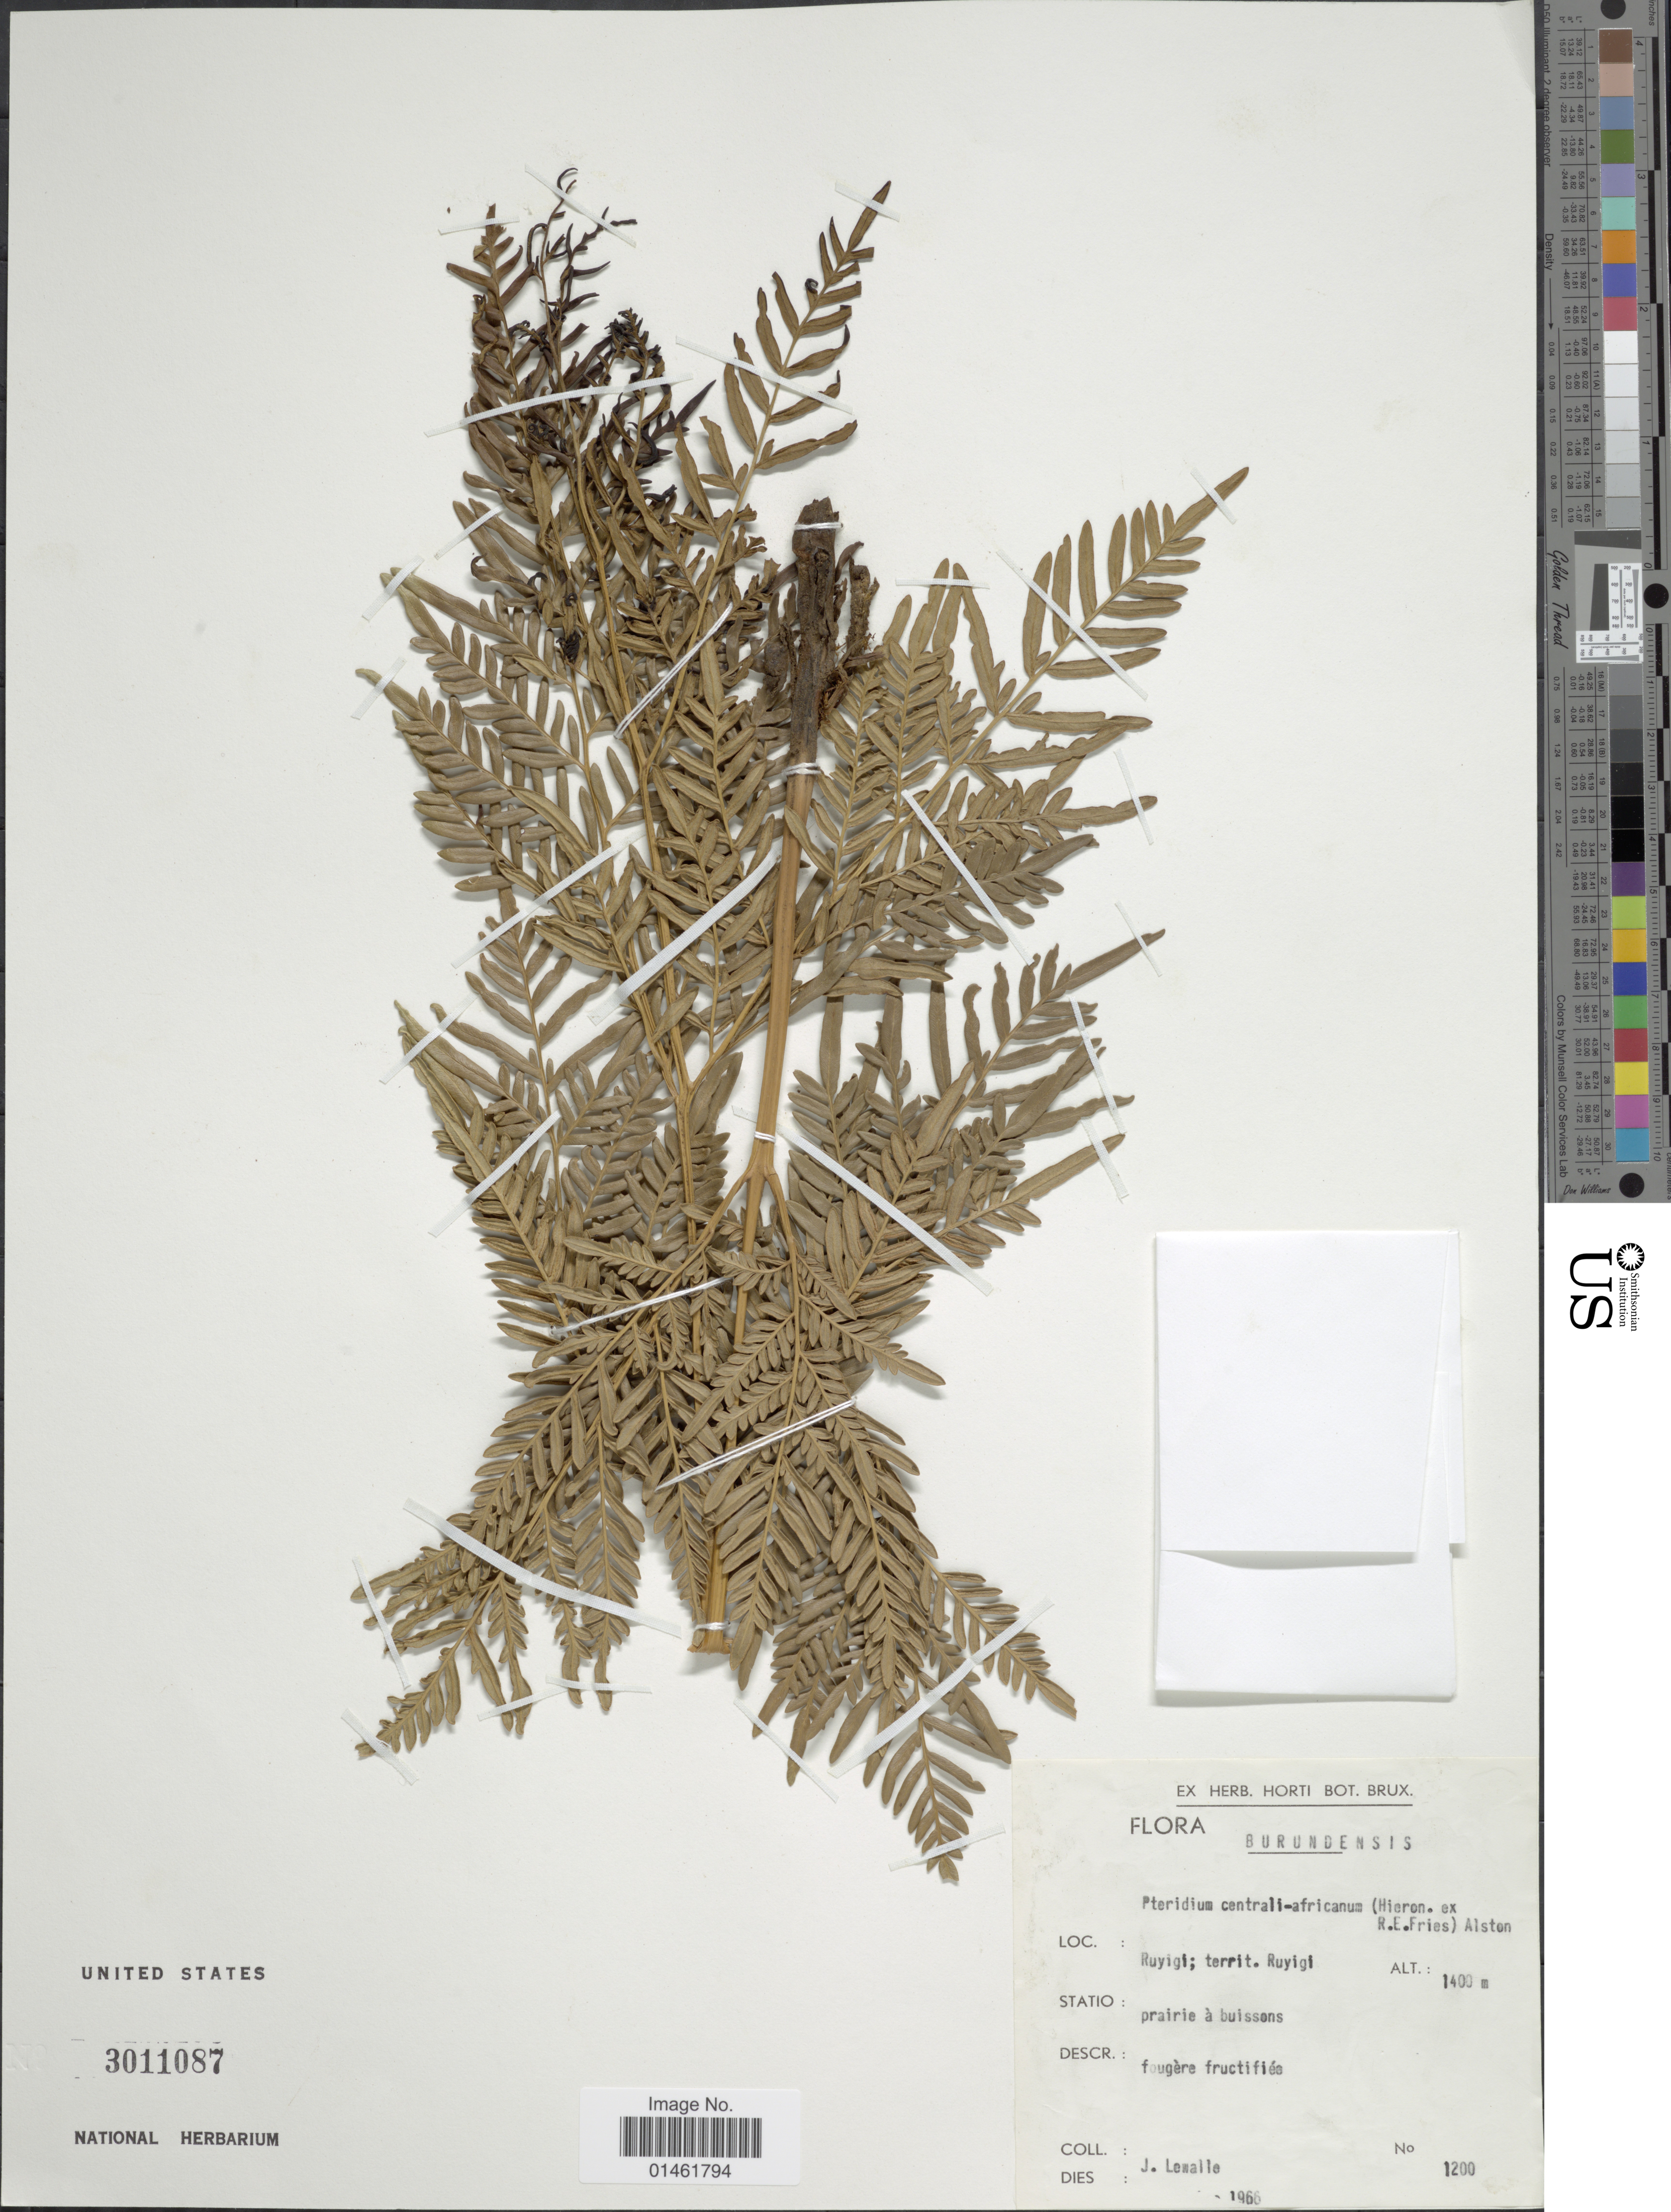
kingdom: Plantae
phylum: Tracheophyta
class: Polypodiopsida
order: Polypodiales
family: Dennstaedtiaceae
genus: Pteridium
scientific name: Pteridium aquilinum var. africanum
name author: (L.) Kuhn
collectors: J. Lewalle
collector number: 1200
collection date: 1966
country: Burundi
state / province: Ruyigi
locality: Burundensis, Ruyigi; territ. Ruyigi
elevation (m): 1400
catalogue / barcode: US 3011087